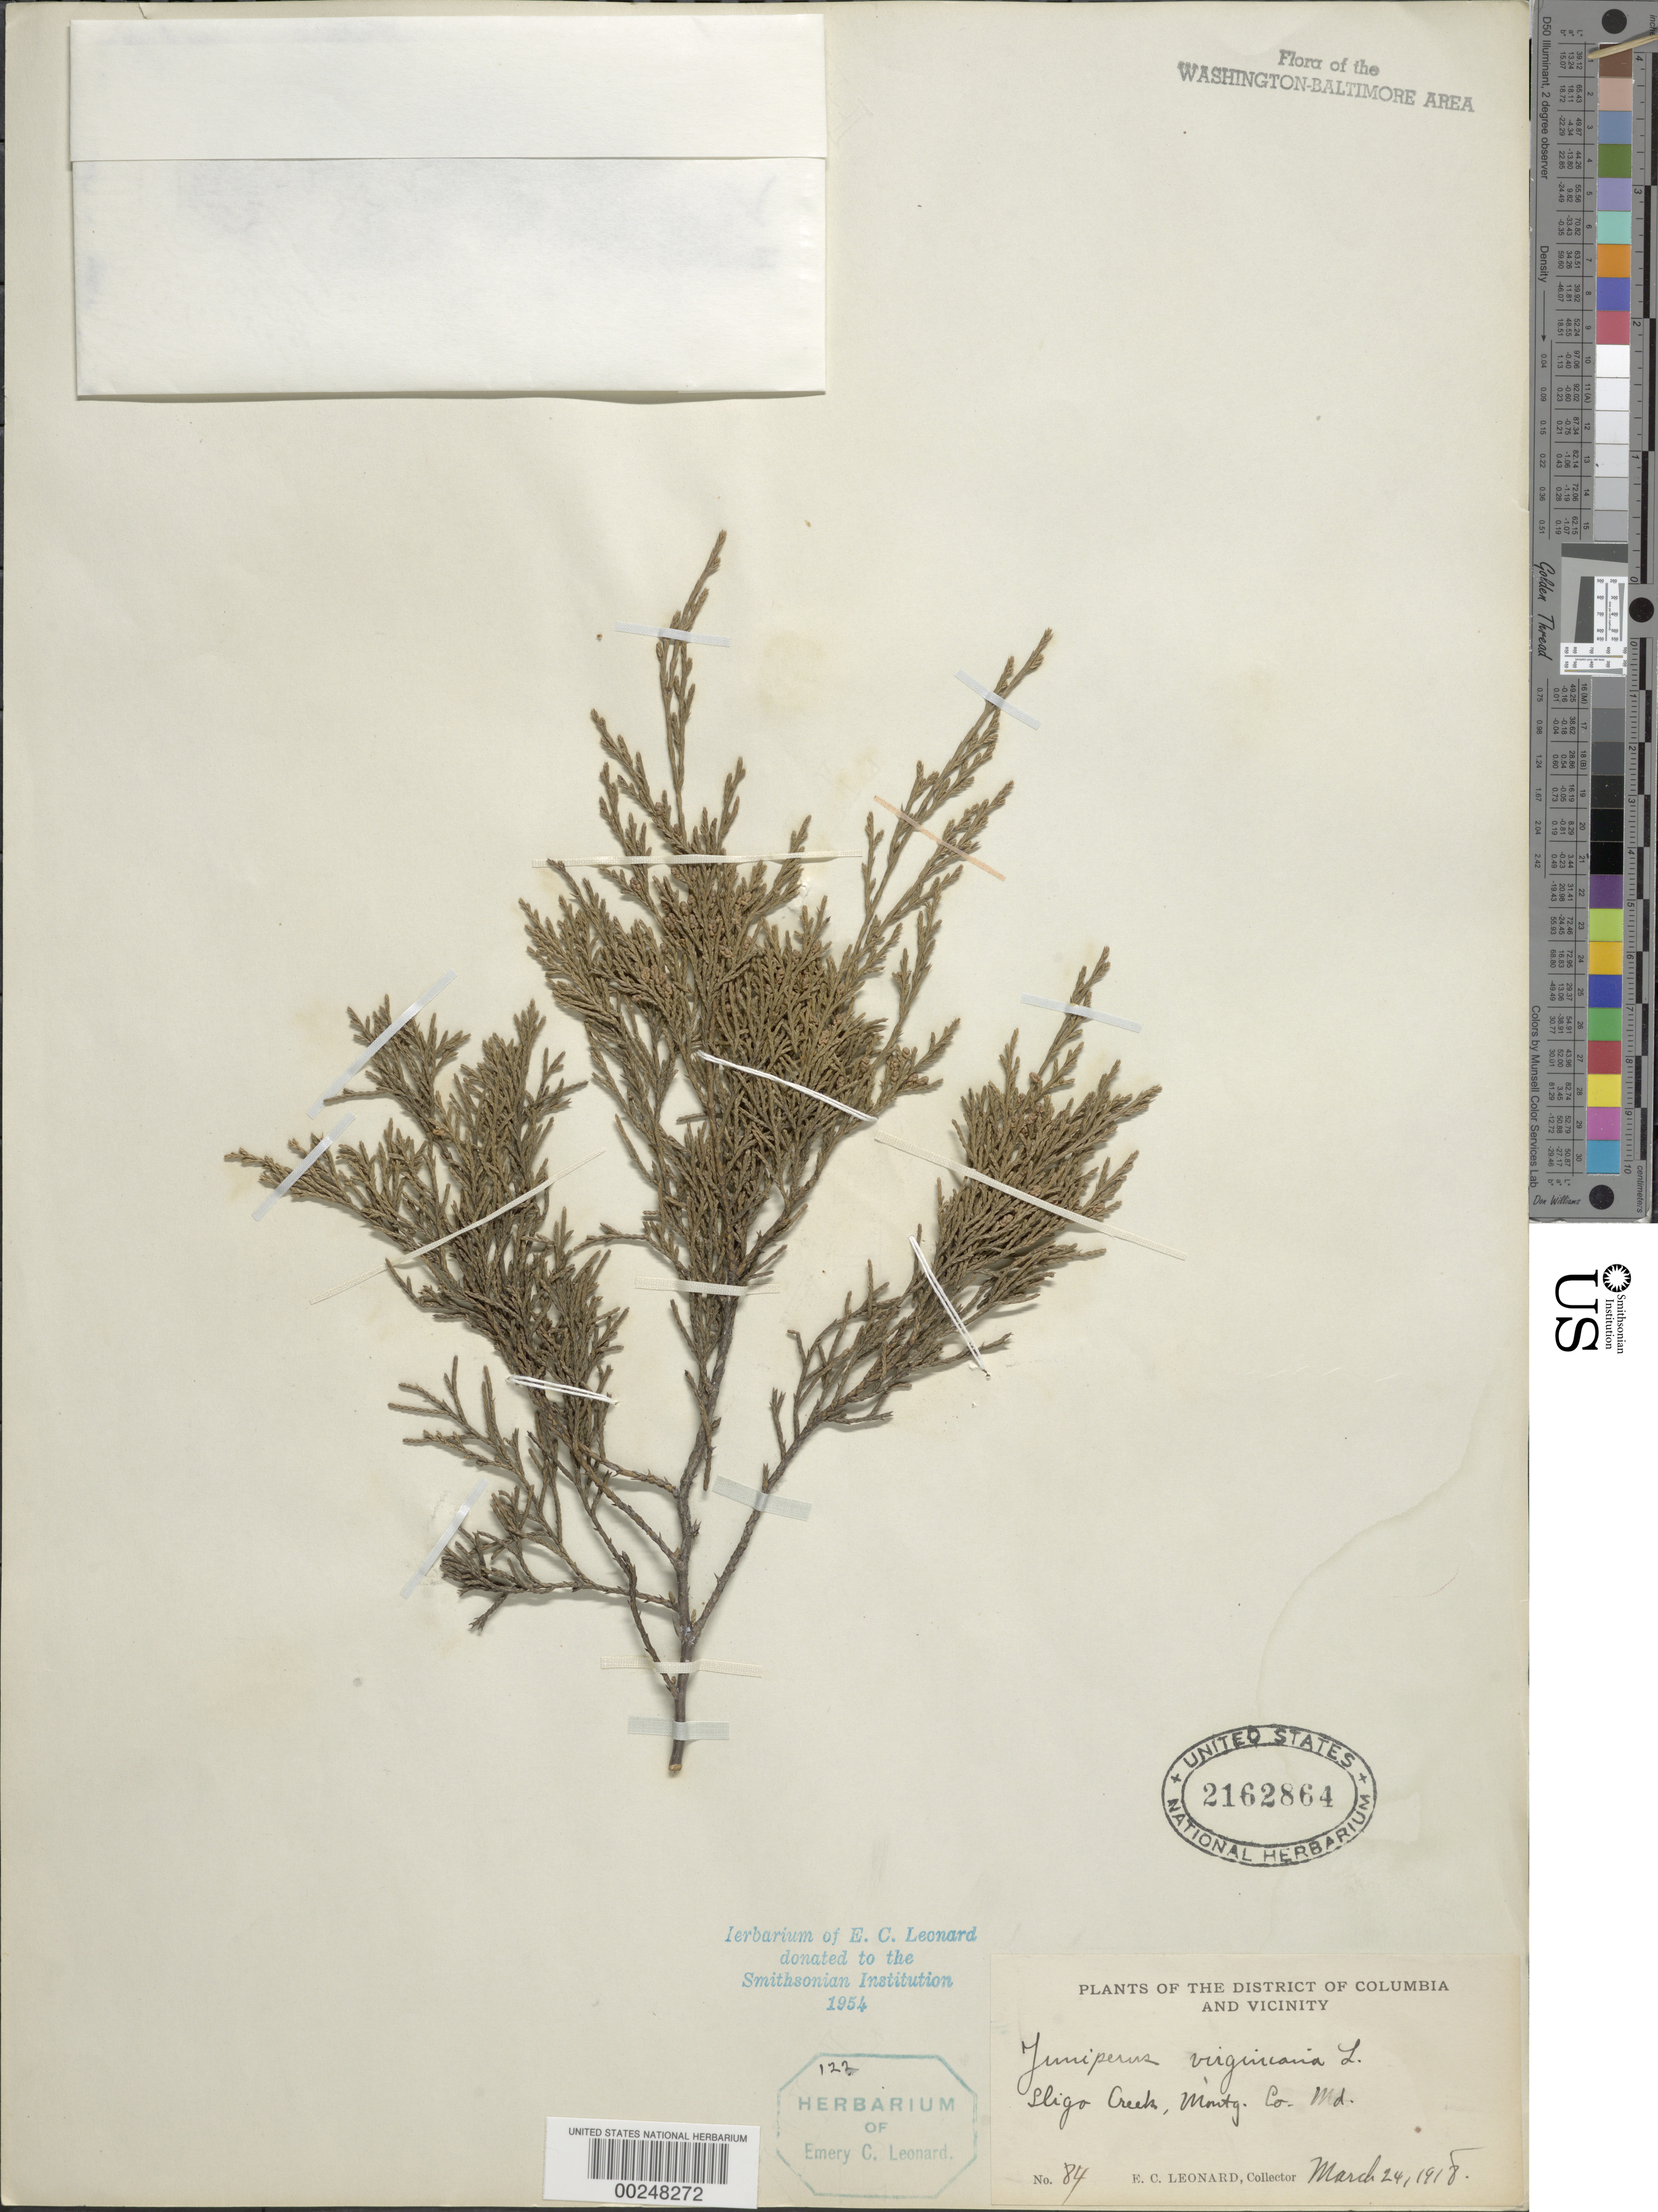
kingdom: Plantae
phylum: Tracheophyta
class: Pinopsida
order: Pinales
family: Cupressaceae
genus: Juniperus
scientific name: Juniperus virginiana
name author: L.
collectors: E. C. Leonard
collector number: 84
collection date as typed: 10 Mar 1918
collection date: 1918-03-10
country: United States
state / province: Maryland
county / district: Montgomery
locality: Sligo Creek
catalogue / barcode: US 2162864